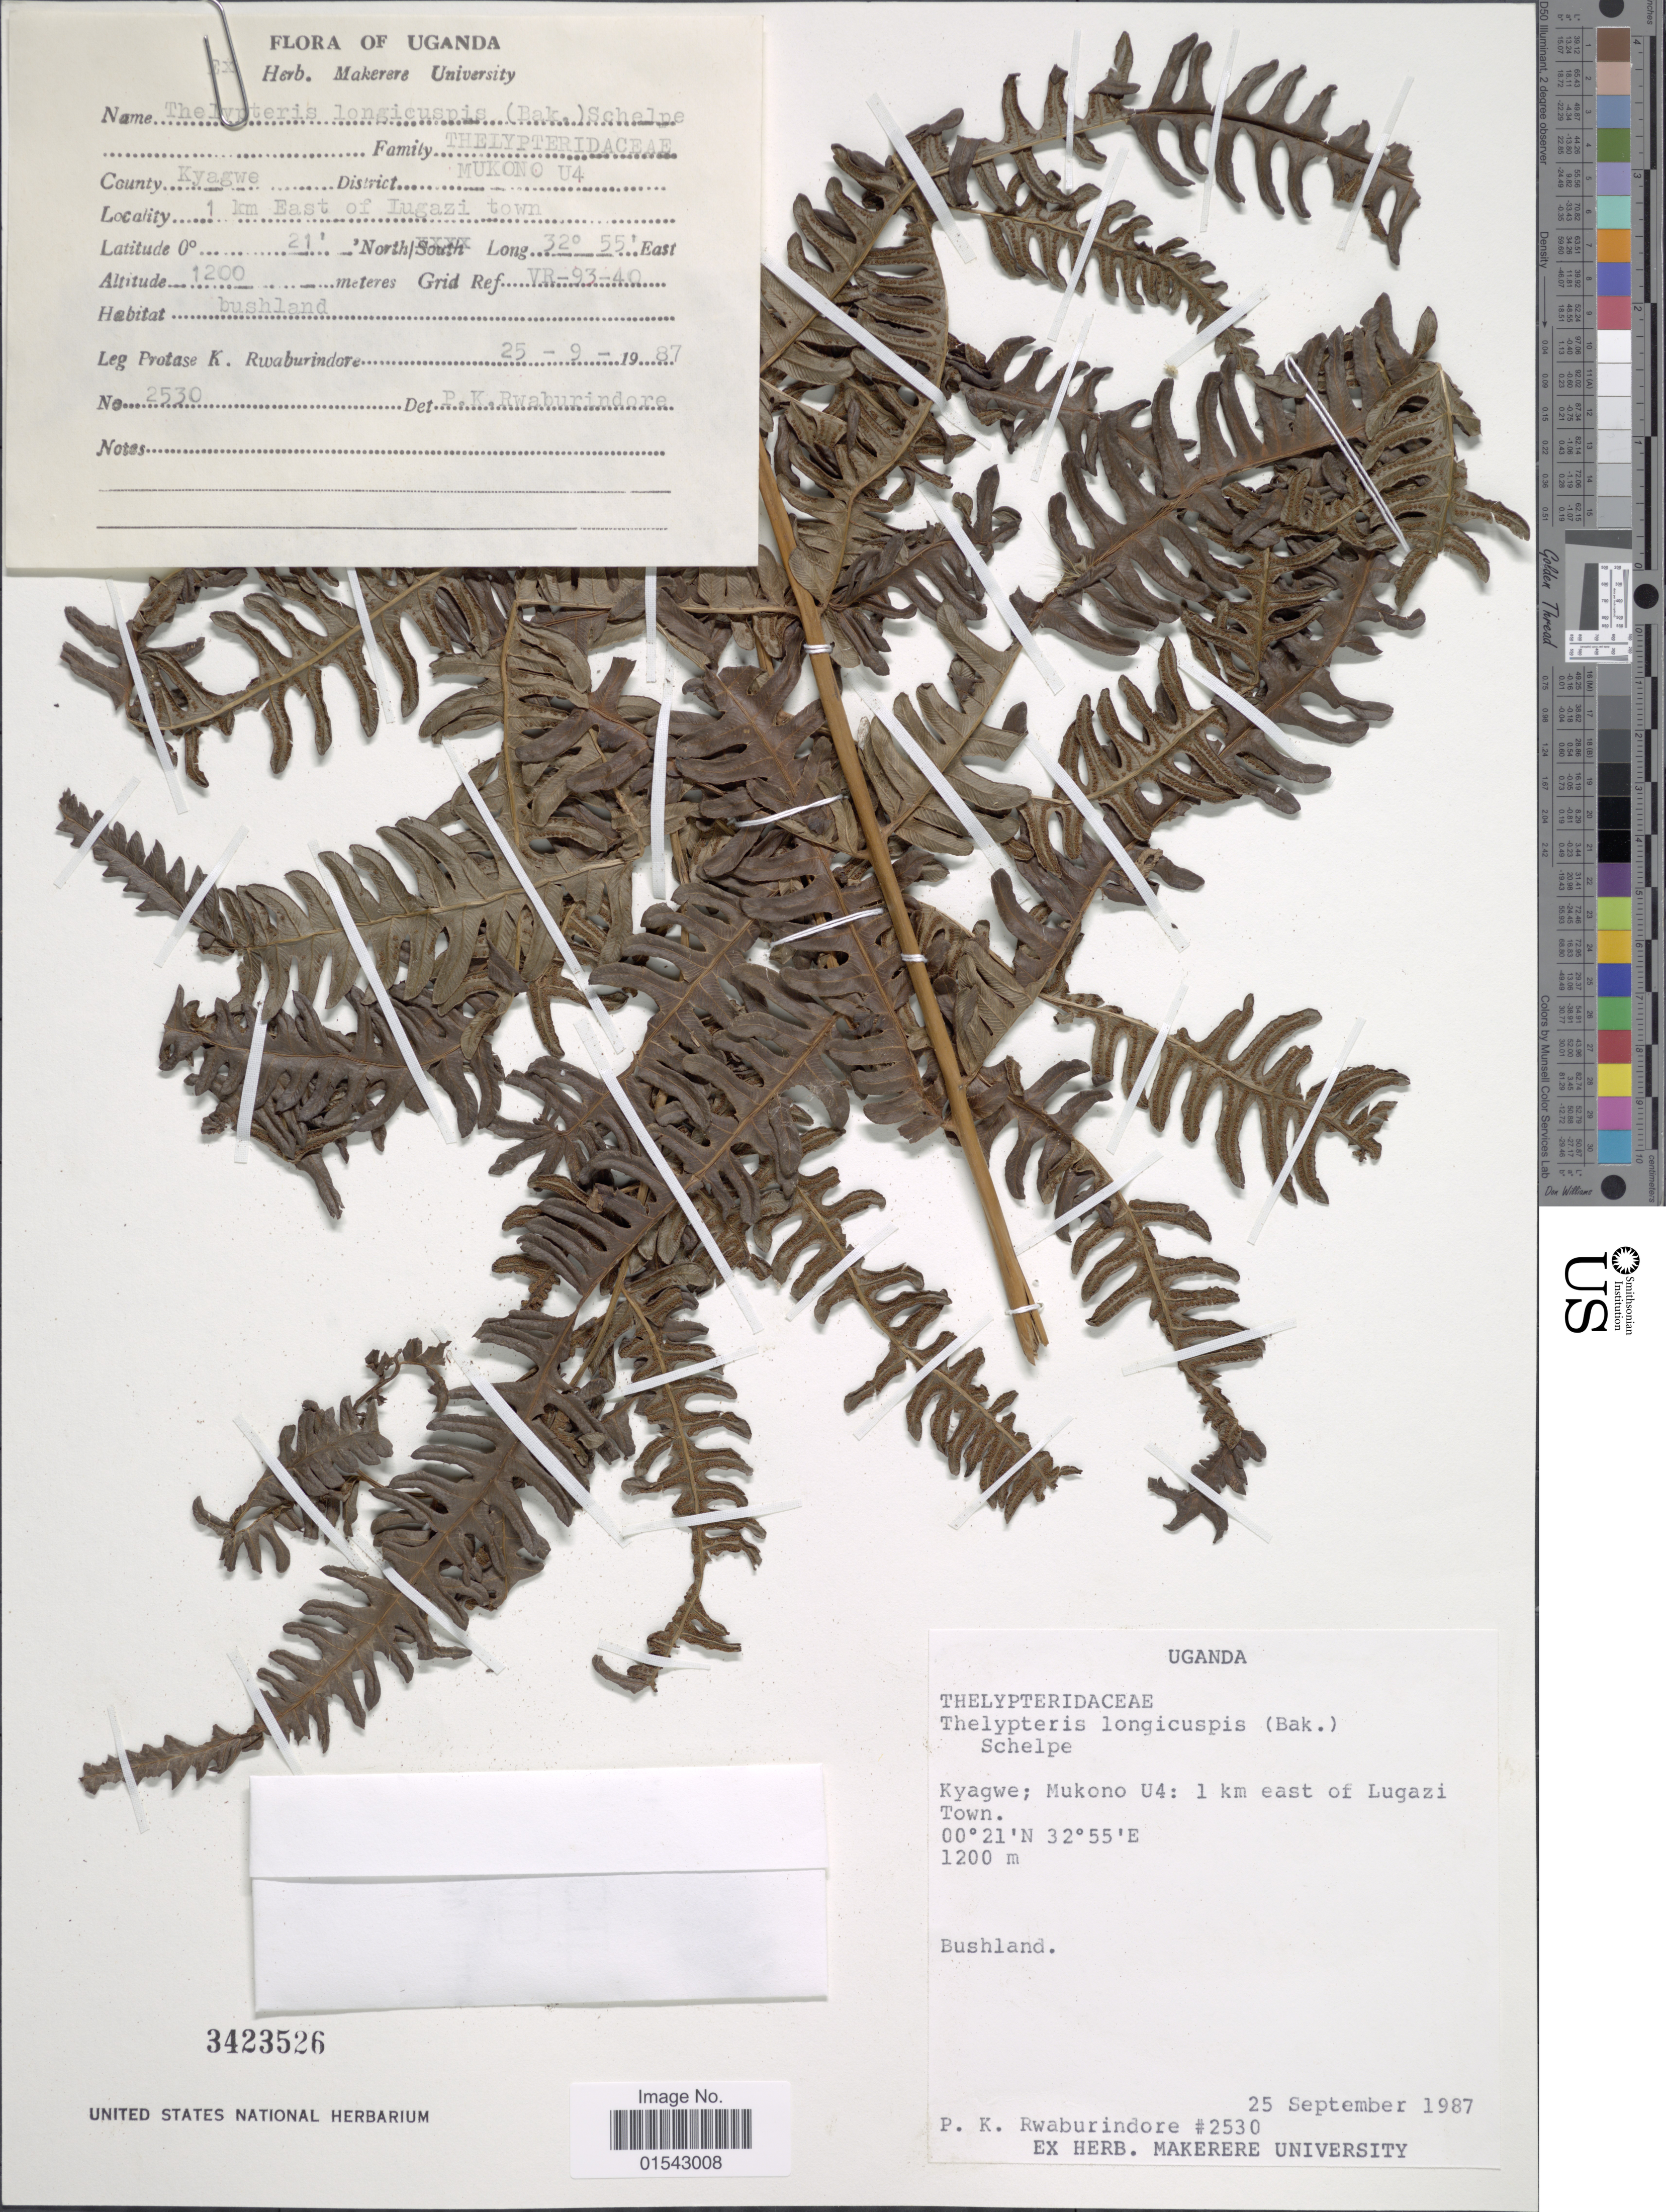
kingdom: Plantae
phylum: Tracheophyta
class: Polypodiopsida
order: Polypodiales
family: Thelypteridaceae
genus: Cyclosorus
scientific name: Cyclosorus sp.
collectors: P. Rwaburindore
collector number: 2530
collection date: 1987-09-25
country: Uganda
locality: Uganda, Kyagwe; Mukono u4: 1 km east of Lugazi Town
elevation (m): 1200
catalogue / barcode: US 3423526